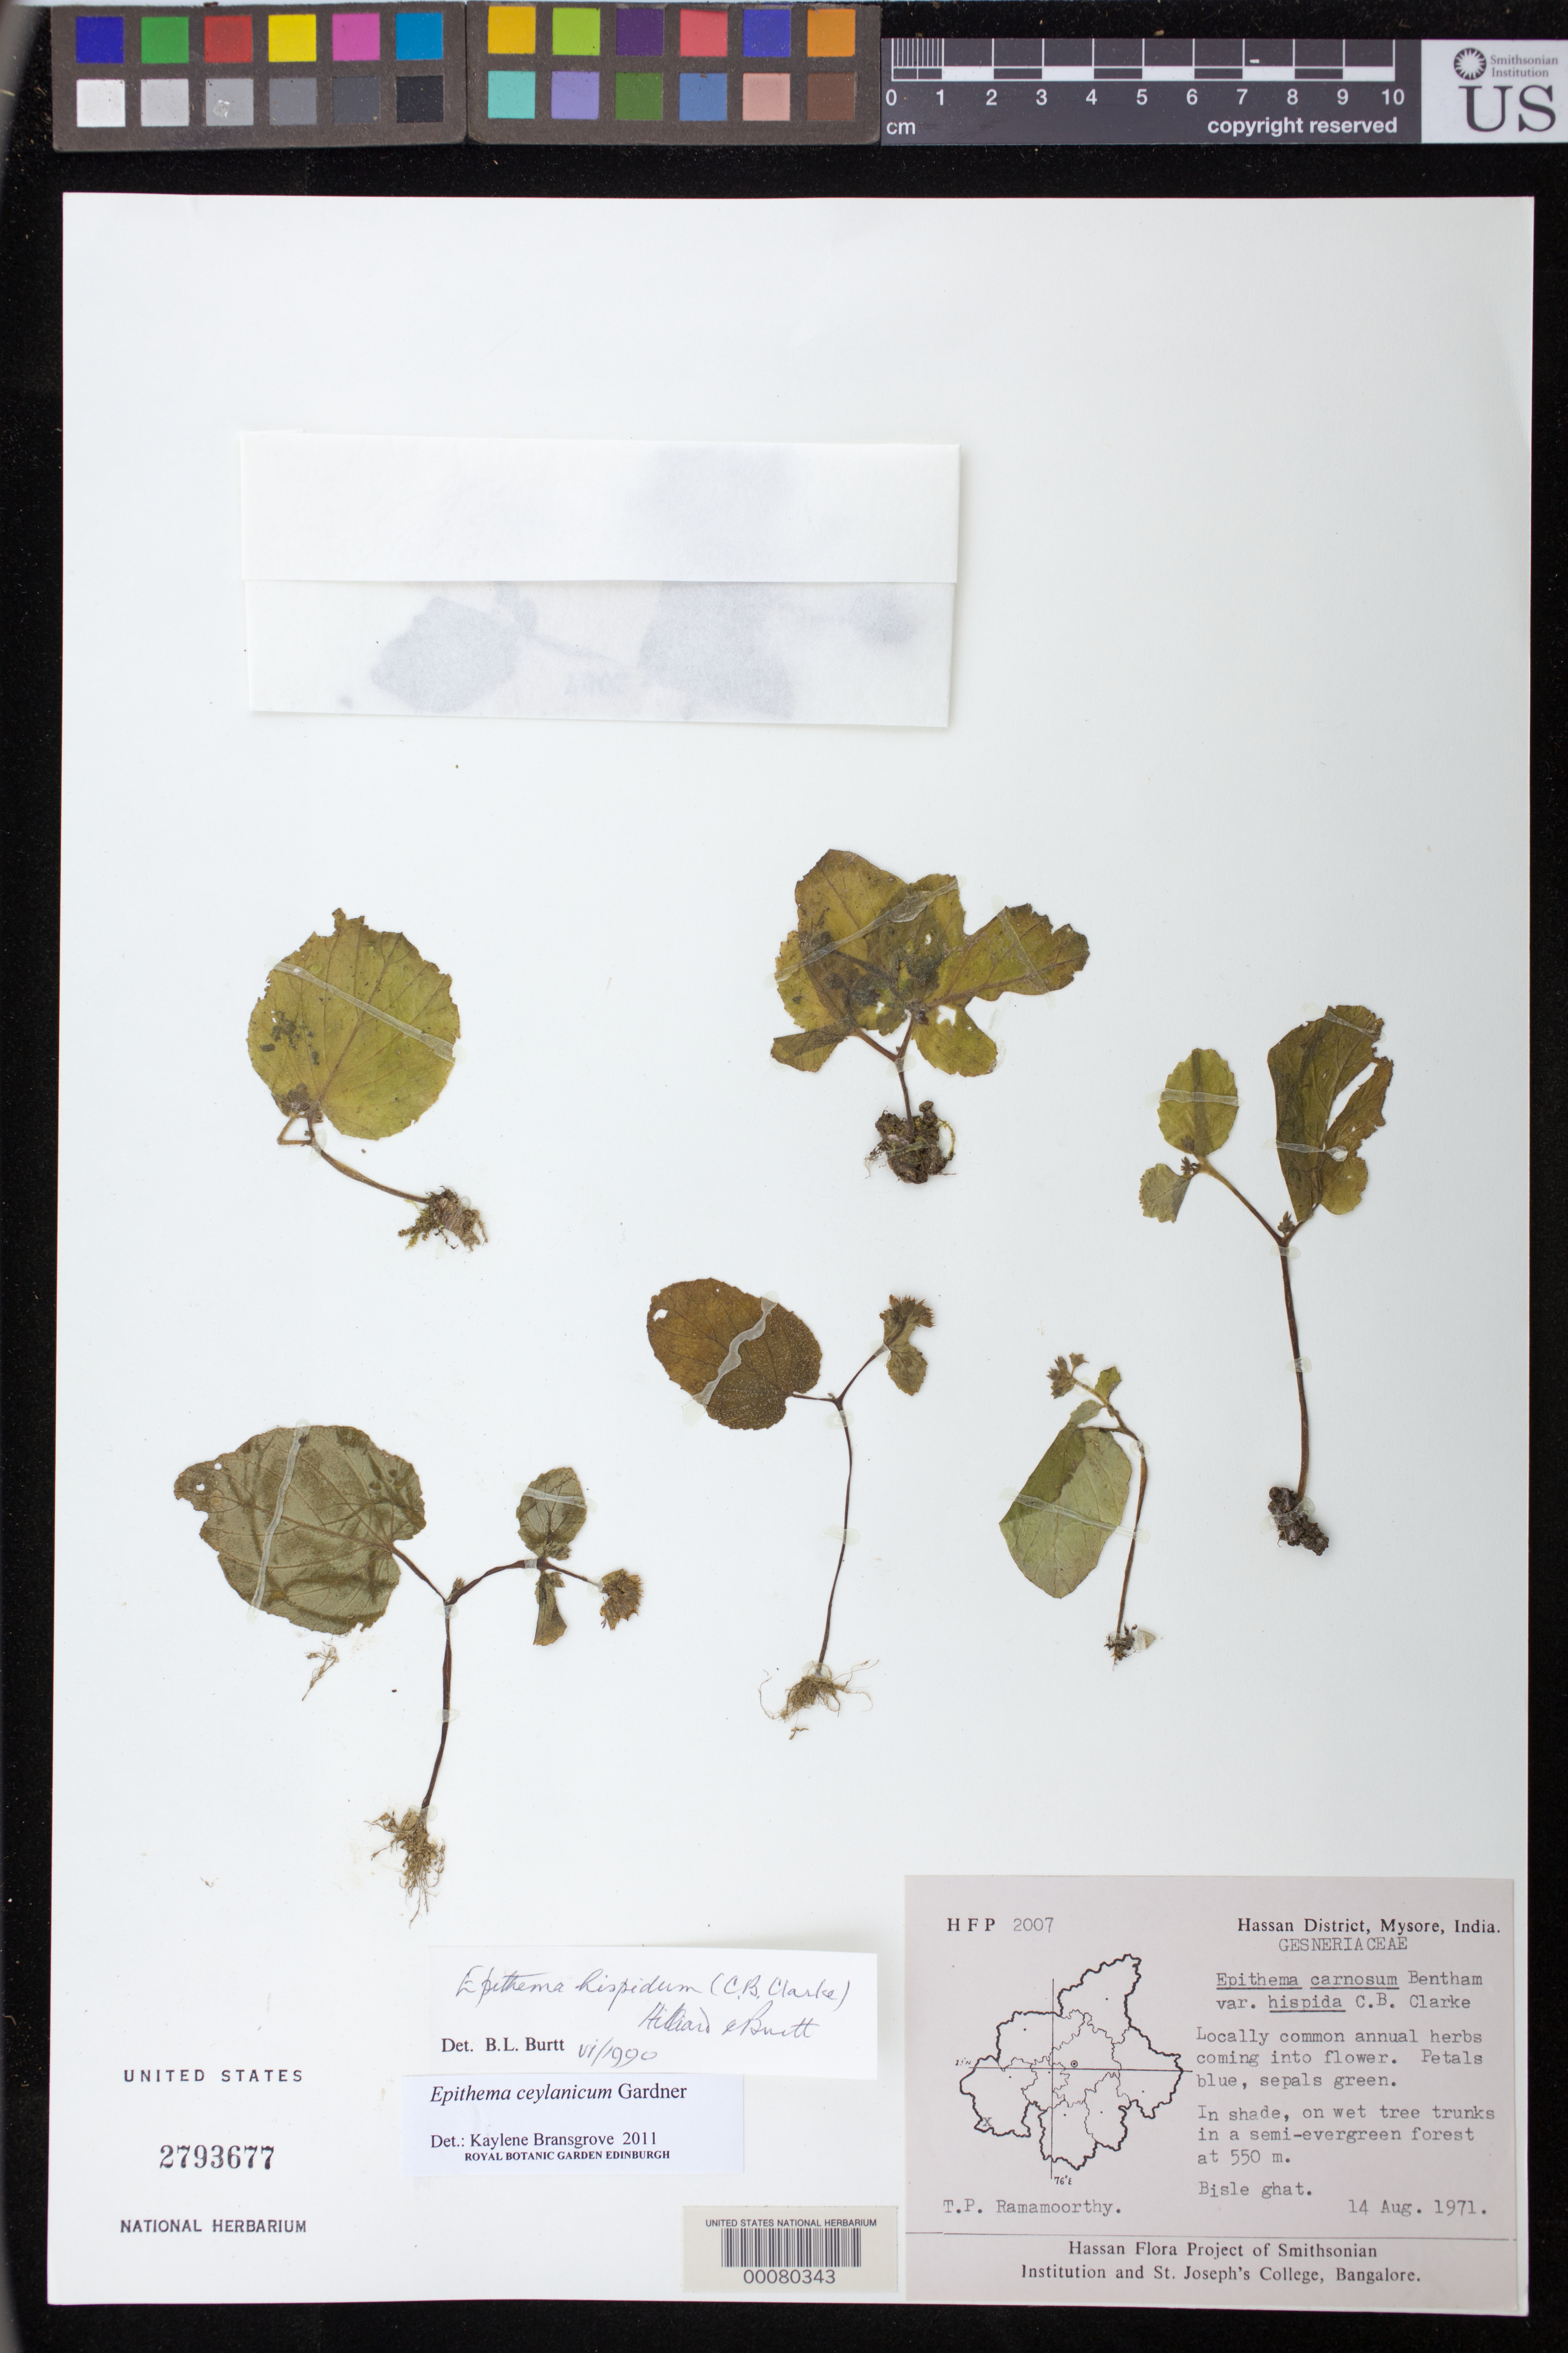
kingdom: Plantae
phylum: Tracheophyta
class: Magnoliopsida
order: Lamiales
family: Gesneriaceae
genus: Epithema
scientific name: Epithema ceylanicum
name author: Wight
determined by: Bransgrove, Kaylene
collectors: T. P. Ramamoorthy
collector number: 2007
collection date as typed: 14 Aug 1971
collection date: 1971-08-14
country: India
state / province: Karnataka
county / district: Mysore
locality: Hassan dist., Bisle ghat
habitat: In shade, on wet tree trunks in a semi-evergreen forest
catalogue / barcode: US 2793677